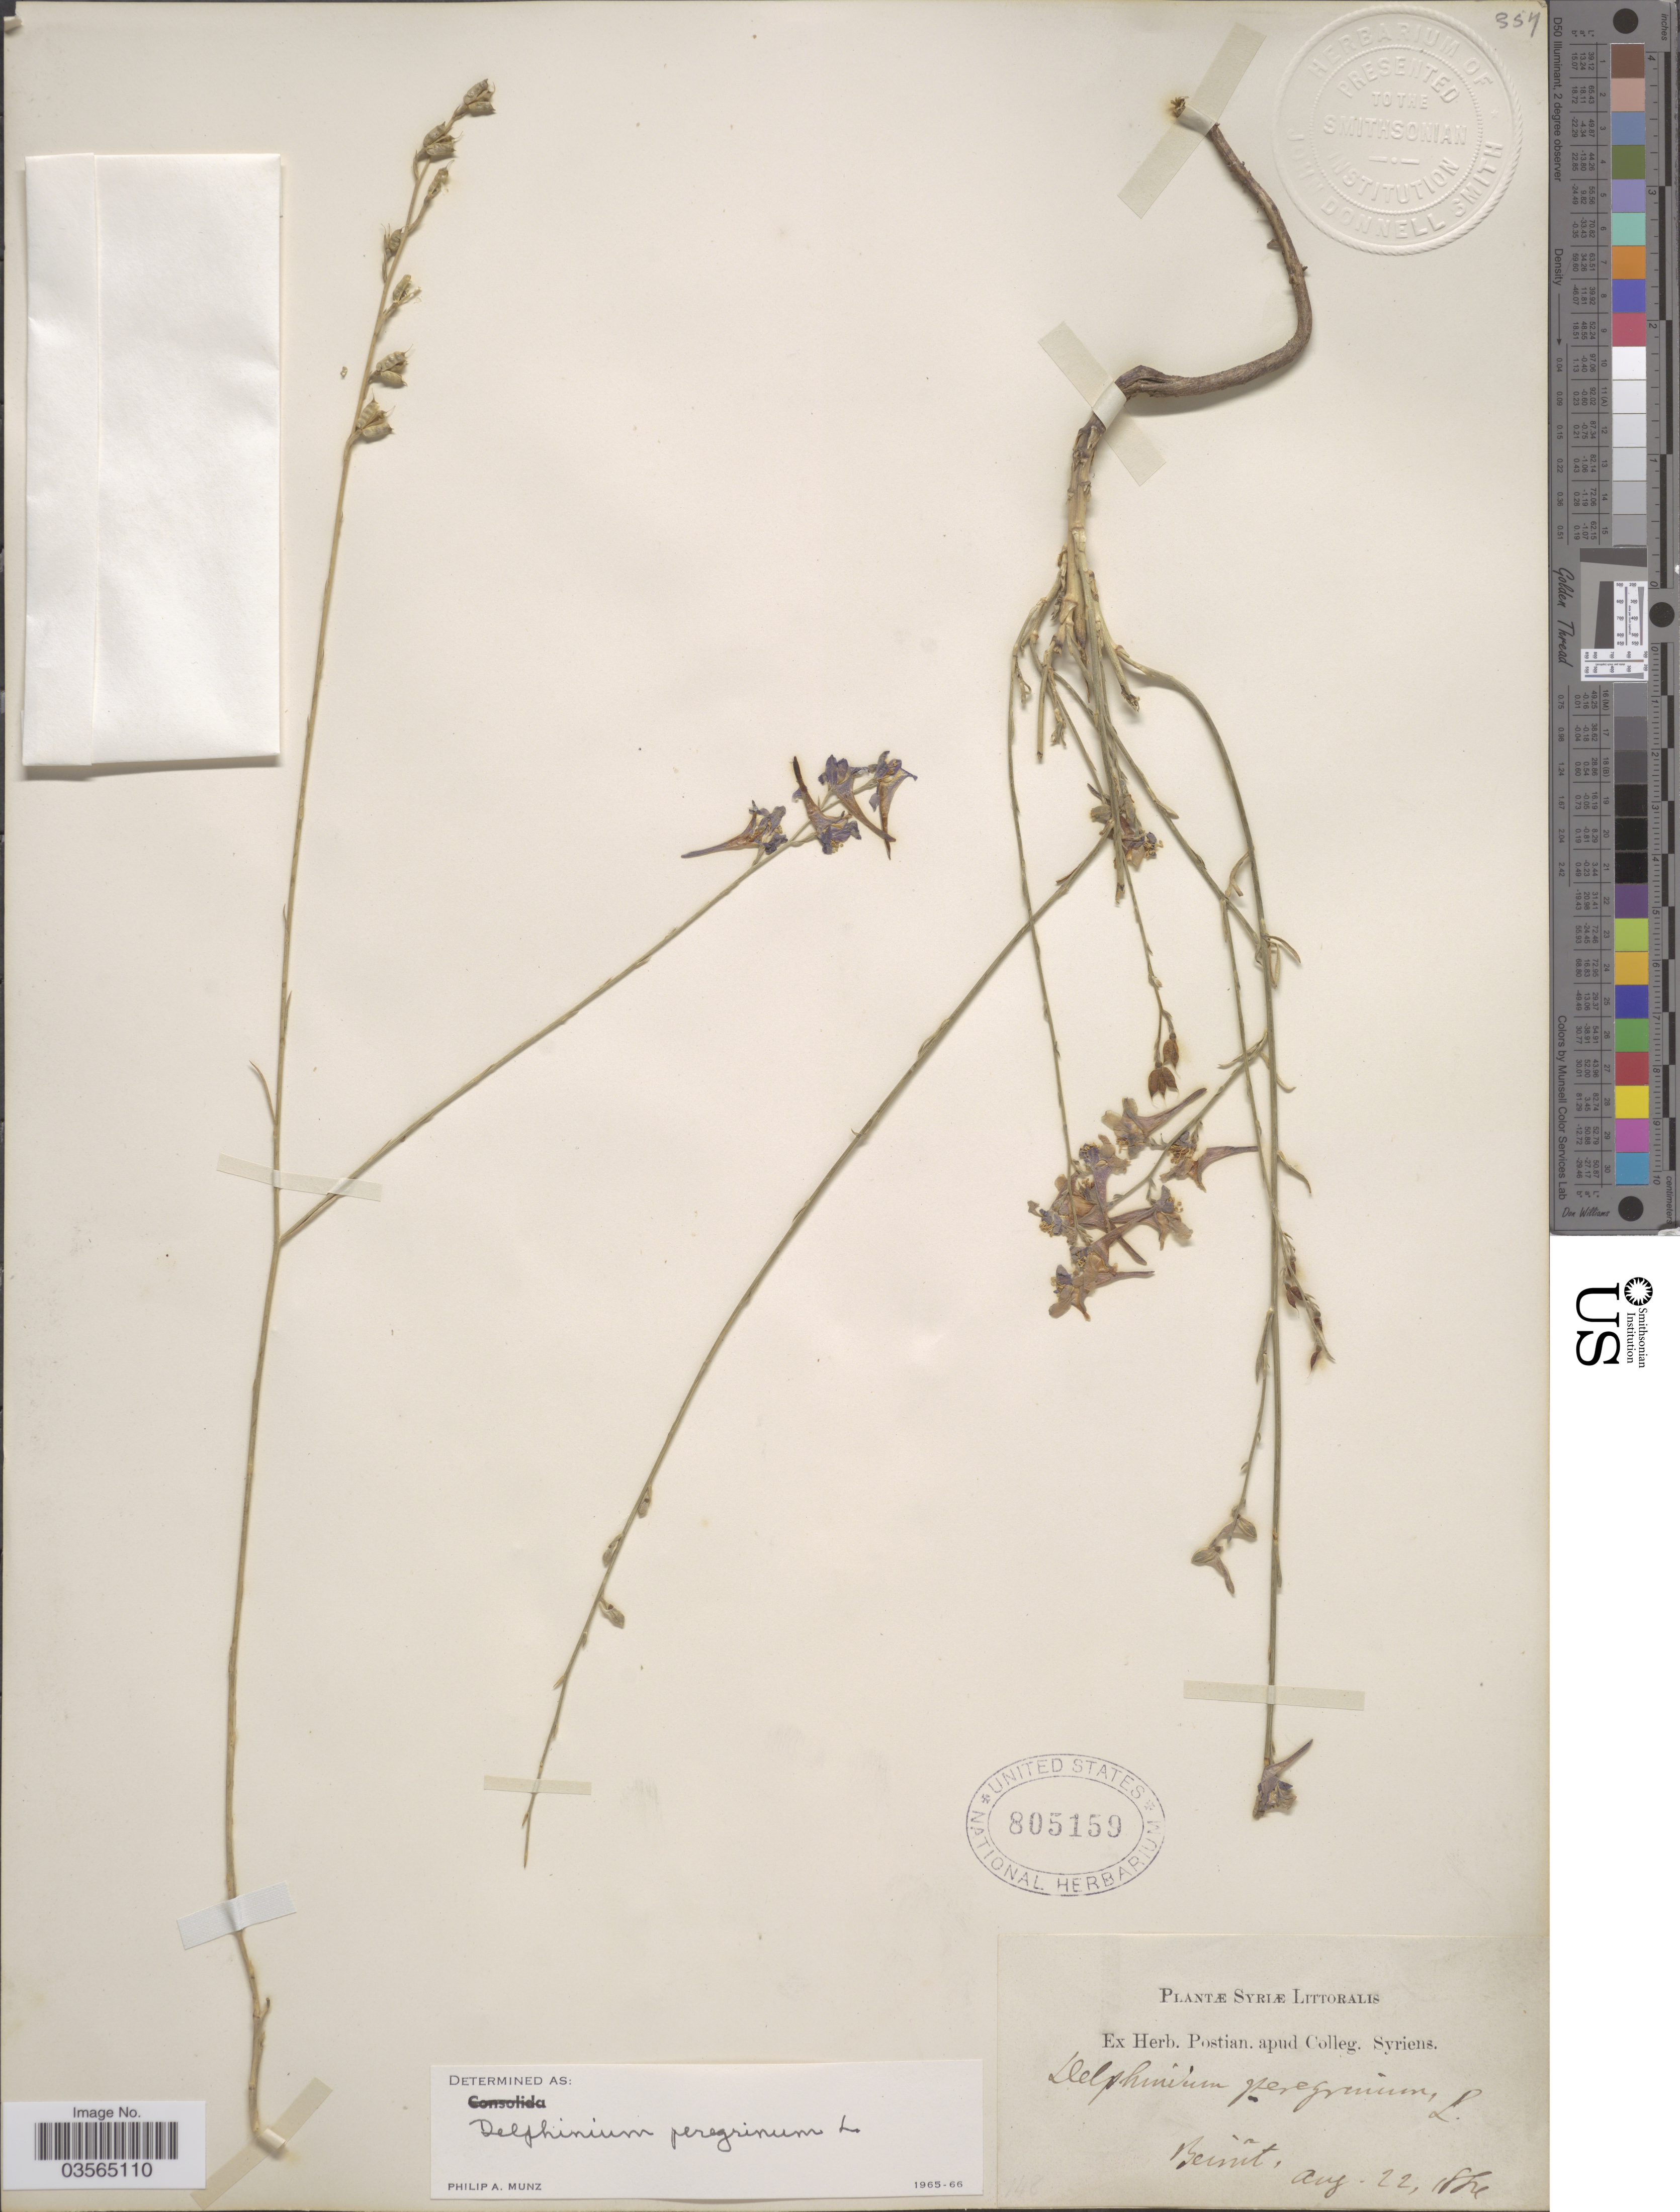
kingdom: Plantae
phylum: Tracheophyta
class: Magnoliopsida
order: Ranunculales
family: Ranunculaceae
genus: Delphinium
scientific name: Delphinium peregrinum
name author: L.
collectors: ex herb. Postian. apud Colleg. Syriens. Protest. USE "Fannie P. A. Shepard" (10308853) AS PRIMARY COLLECTOR INSTEAD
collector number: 148*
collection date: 1884-08-22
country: Lebanon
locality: Syriæ Littoralis. Beirût.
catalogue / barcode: US 805159